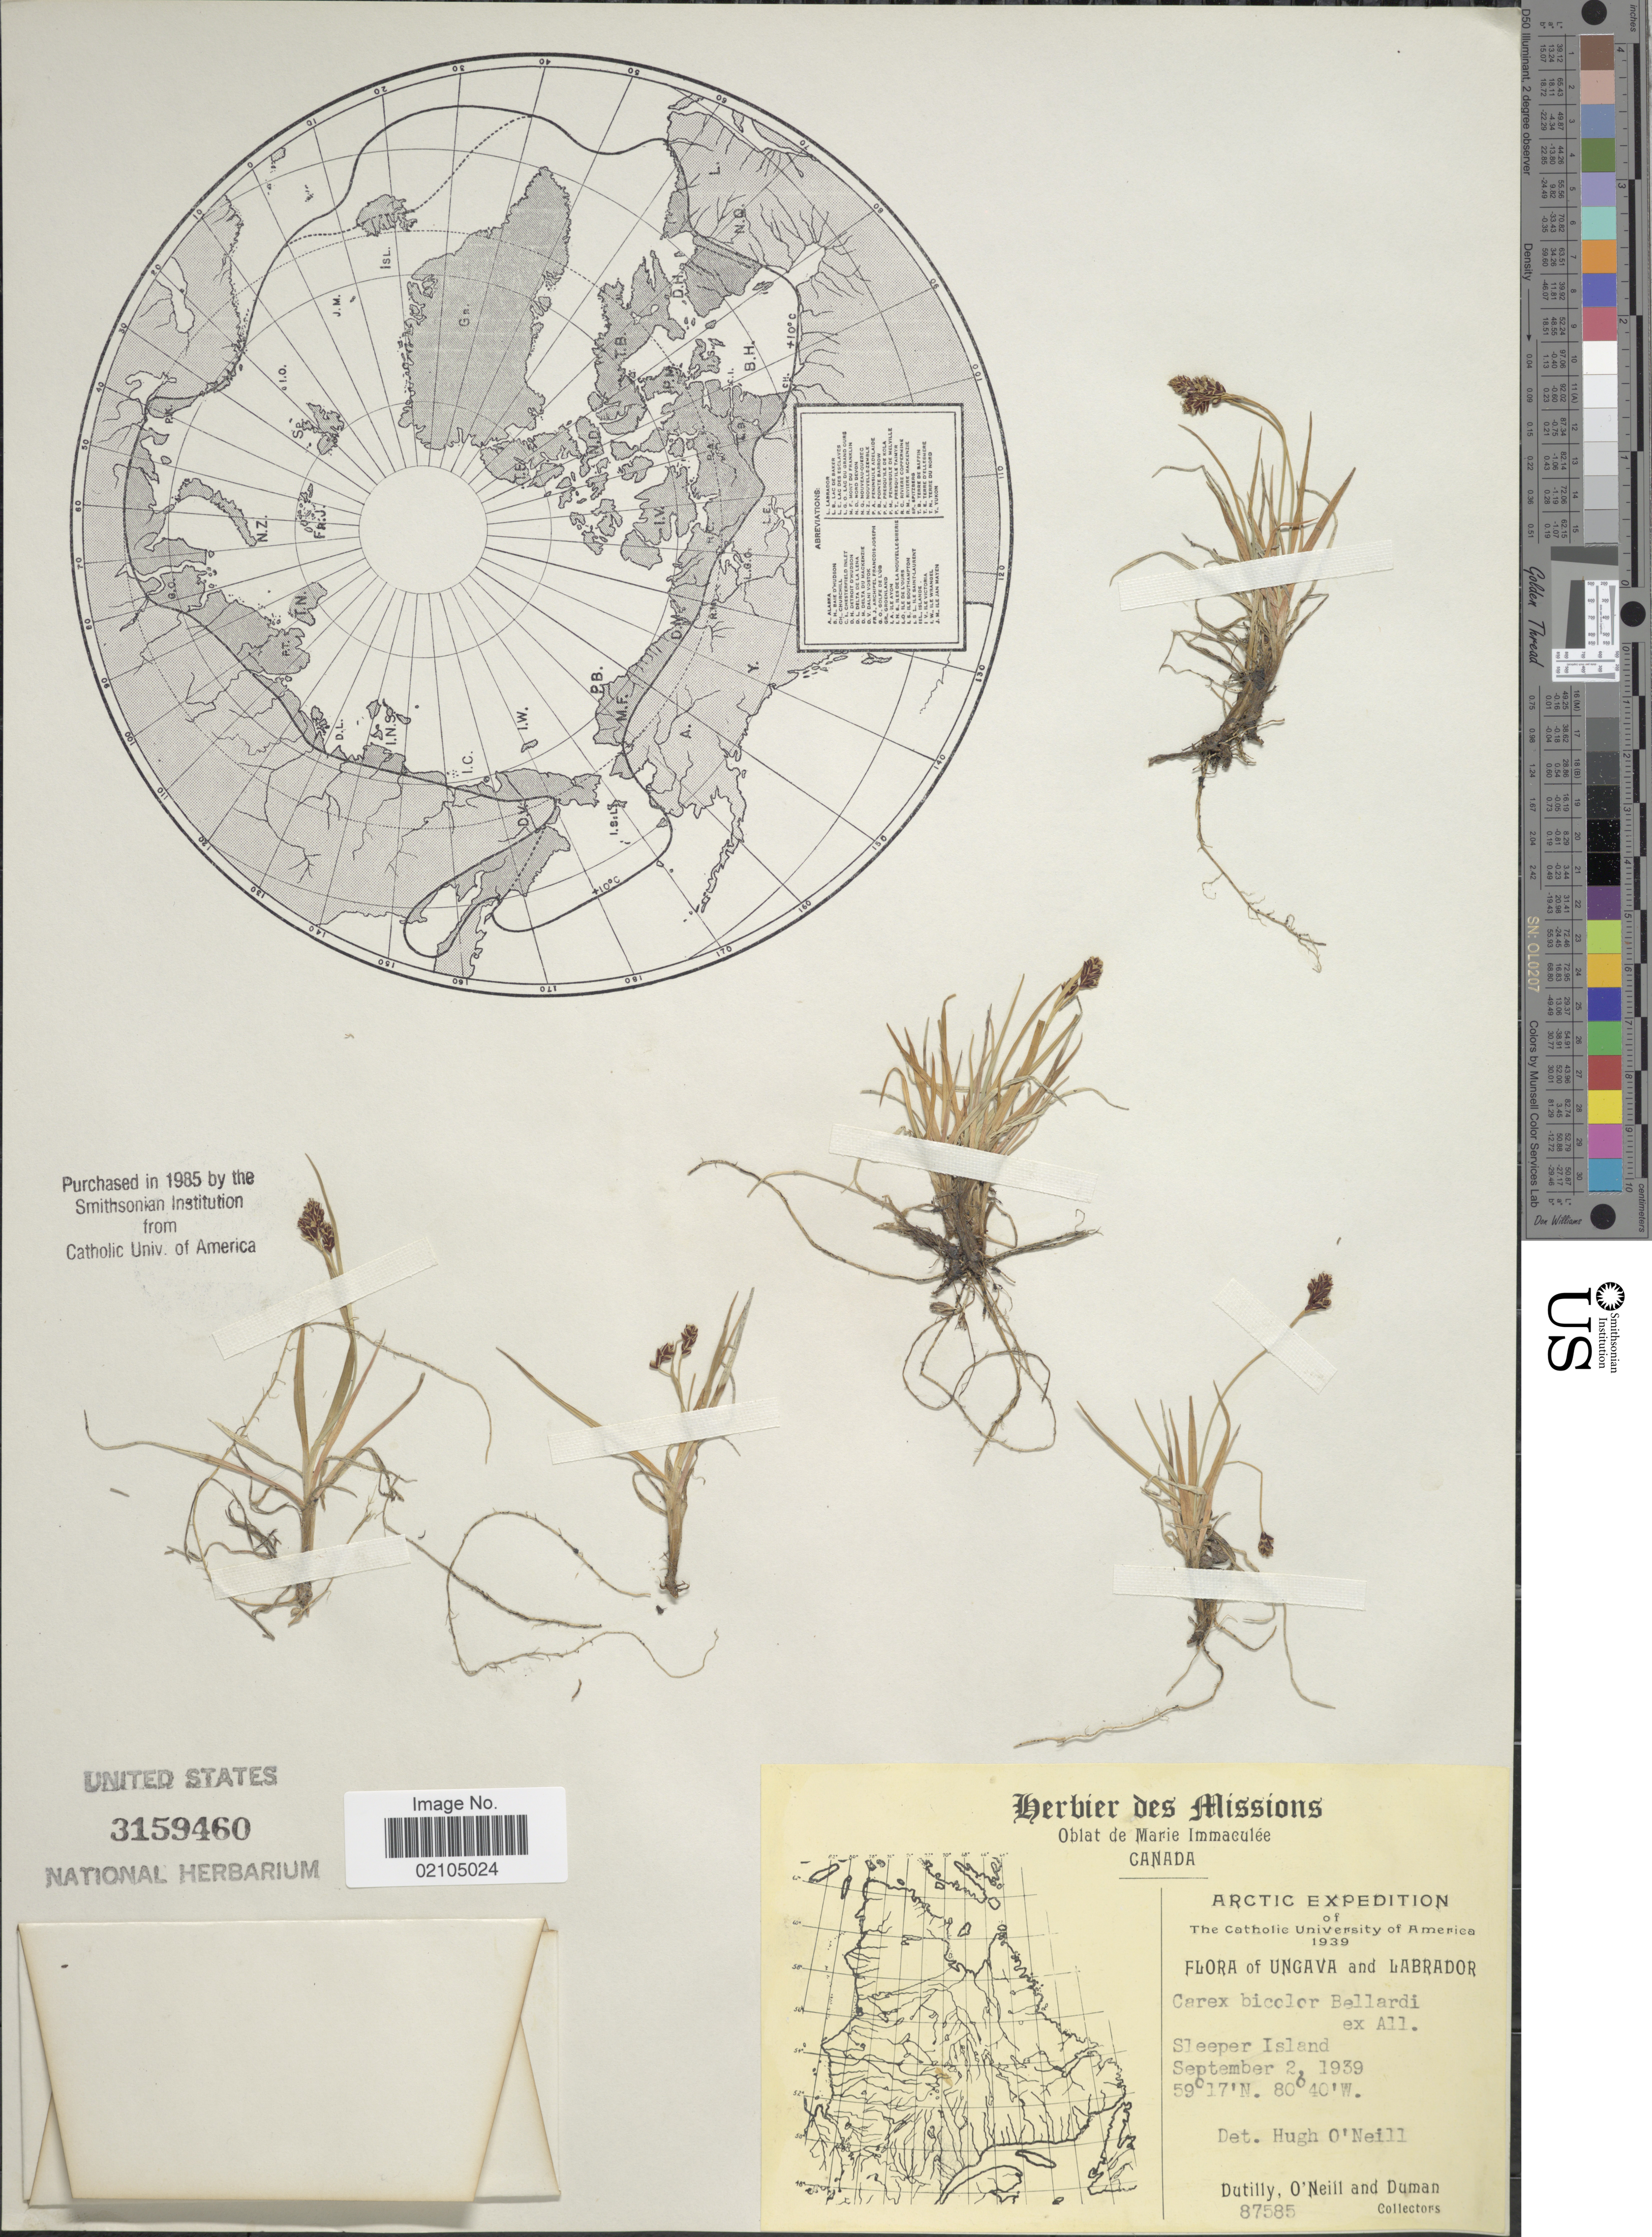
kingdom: Plantae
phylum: Tracheophyta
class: Liliopsida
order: Poales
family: Cyperaceae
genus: Carex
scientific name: Carex bicolor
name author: Bellardi ex All.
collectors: -. Dutilly, O' Neill & -. Duman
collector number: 87585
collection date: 1939-09-02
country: Canada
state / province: Newfoundland and Labrador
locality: Arctic. Ungava and Labrador. Sleeper Island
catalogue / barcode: US 3159460